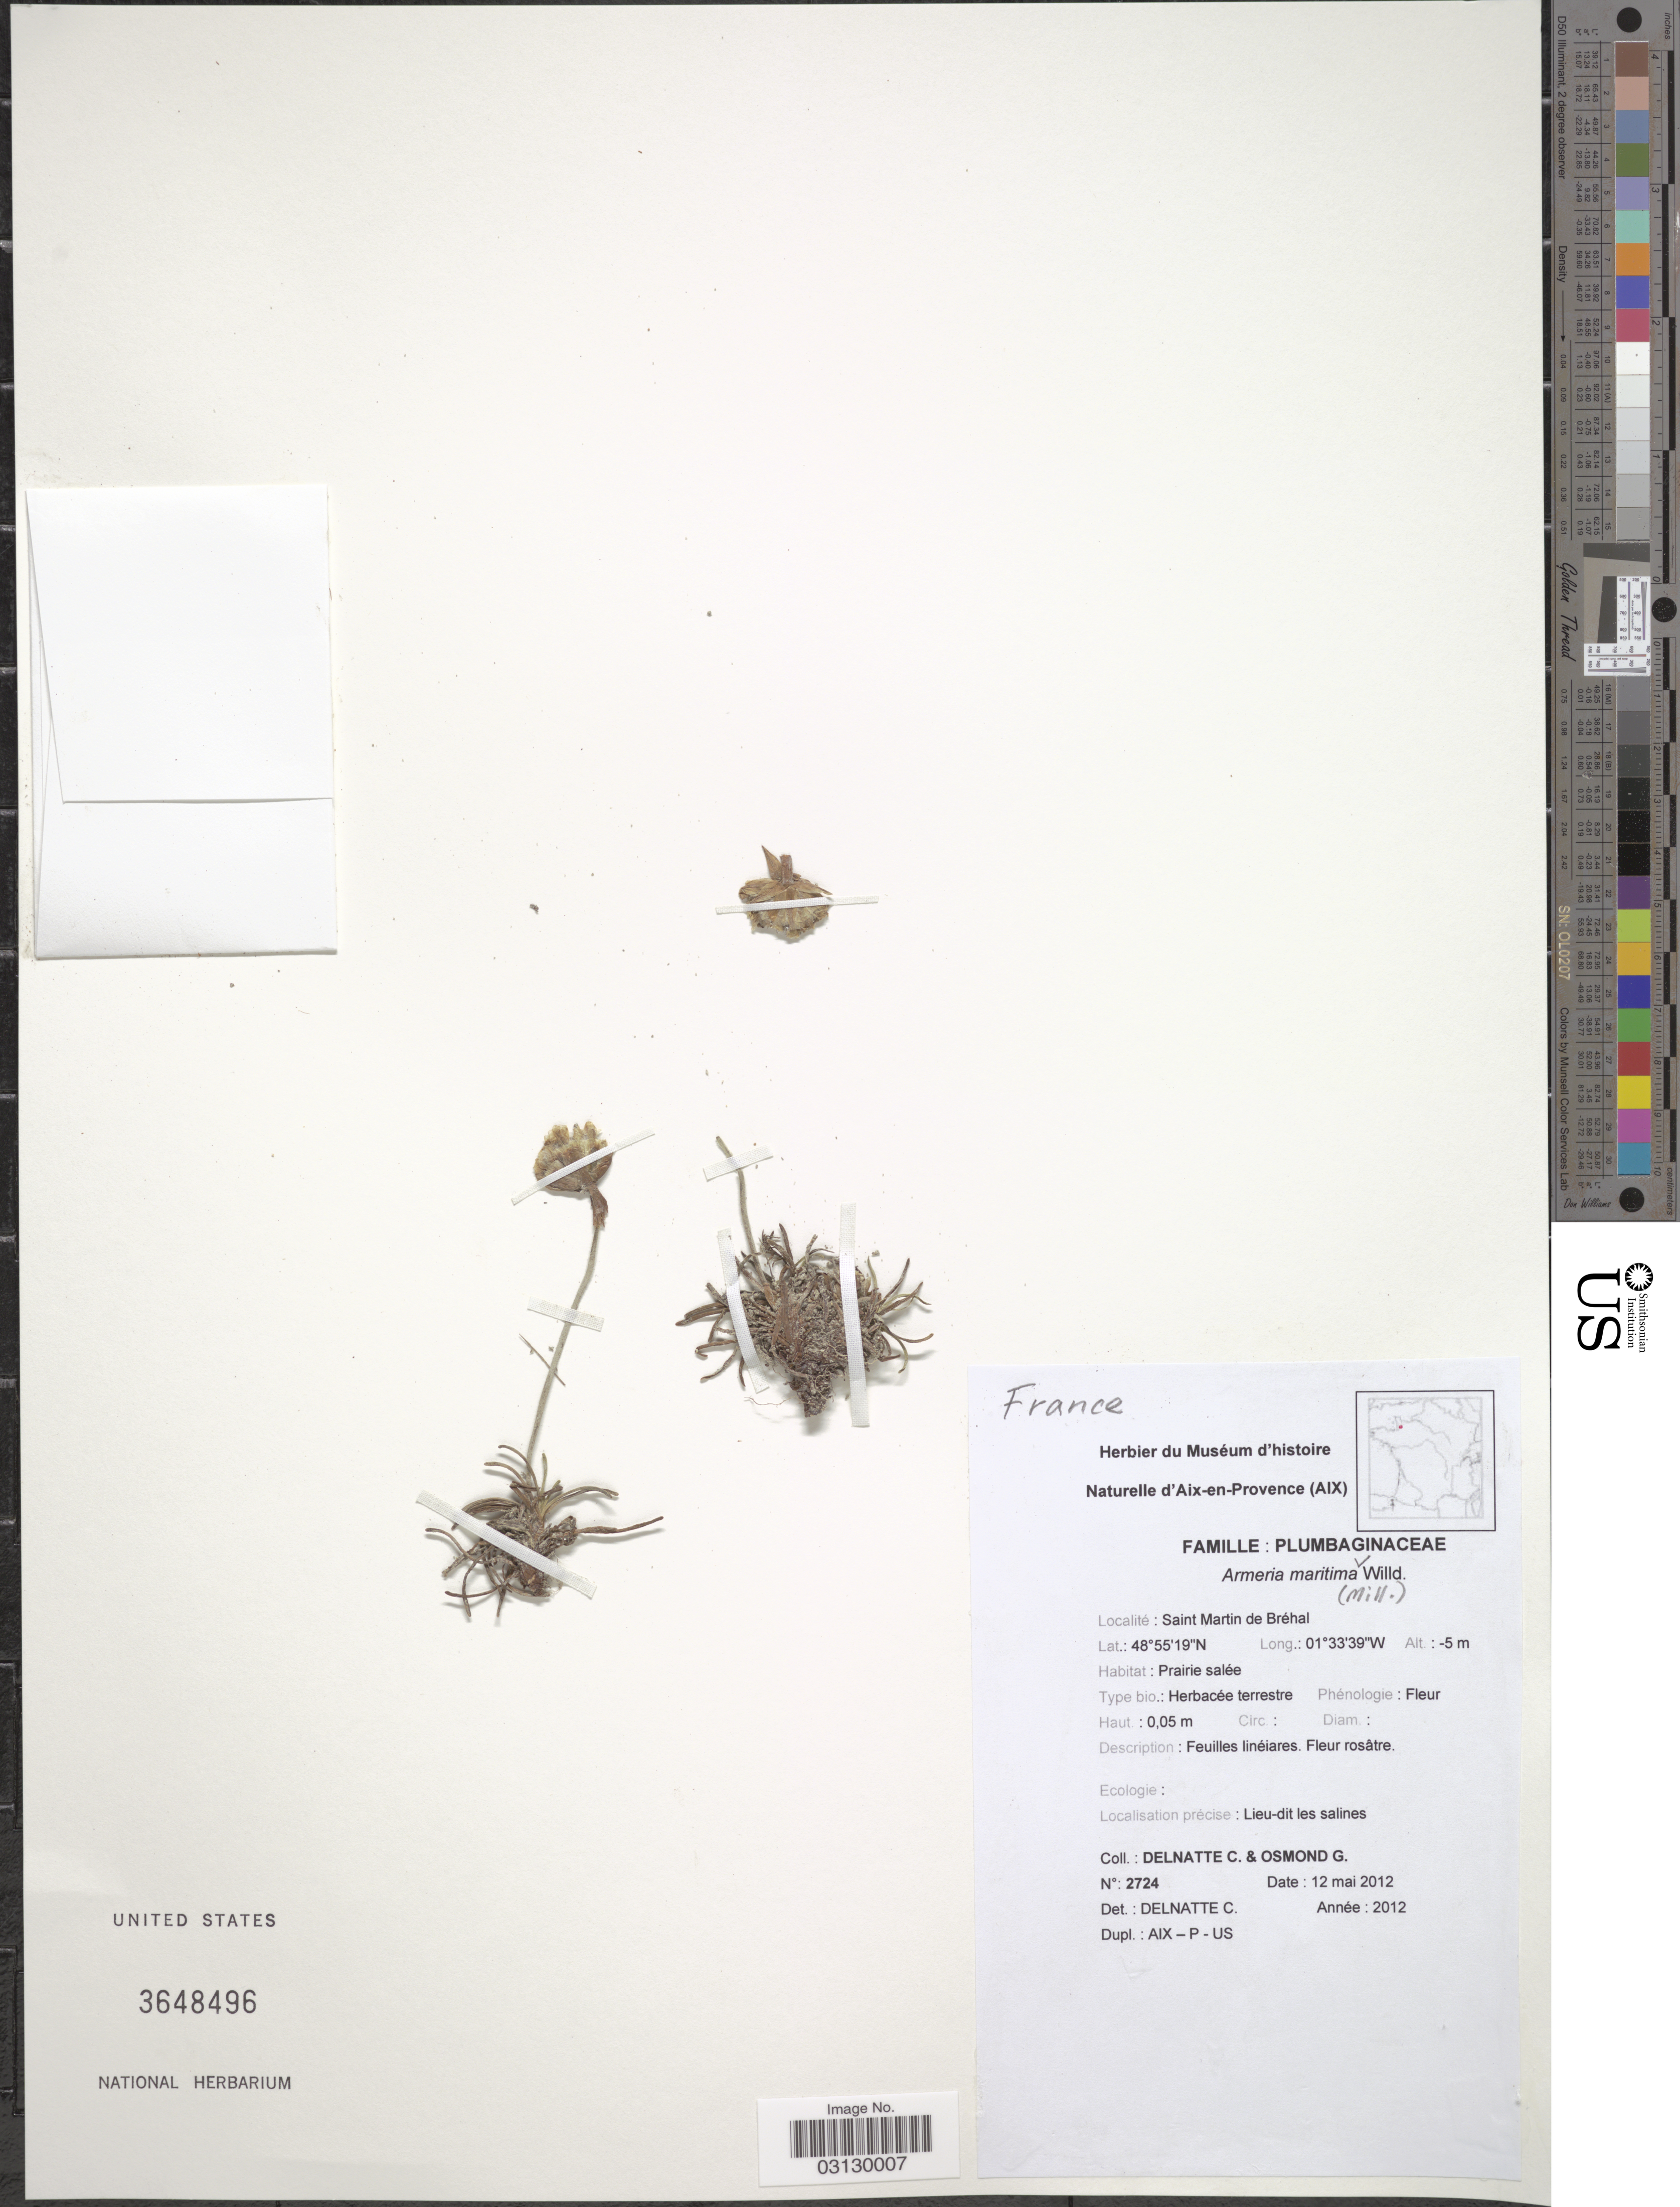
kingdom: Plantae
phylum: Tracheophyta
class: Magnoliopsida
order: Caryophyllales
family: Plumbaginaceae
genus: Armeria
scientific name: Armeria maritima subsp. maritima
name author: (Mill.) Willd.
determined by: Strong, Mark T., (BOT), Smithsonian Institution - National Museum of Natural History (UNITED STATES)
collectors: C. Delnatte & G. Osmond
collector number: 2724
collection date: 2012-05-12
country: France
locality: Saint Martin de Bréhal.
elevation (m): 5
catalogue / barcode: US 3648496